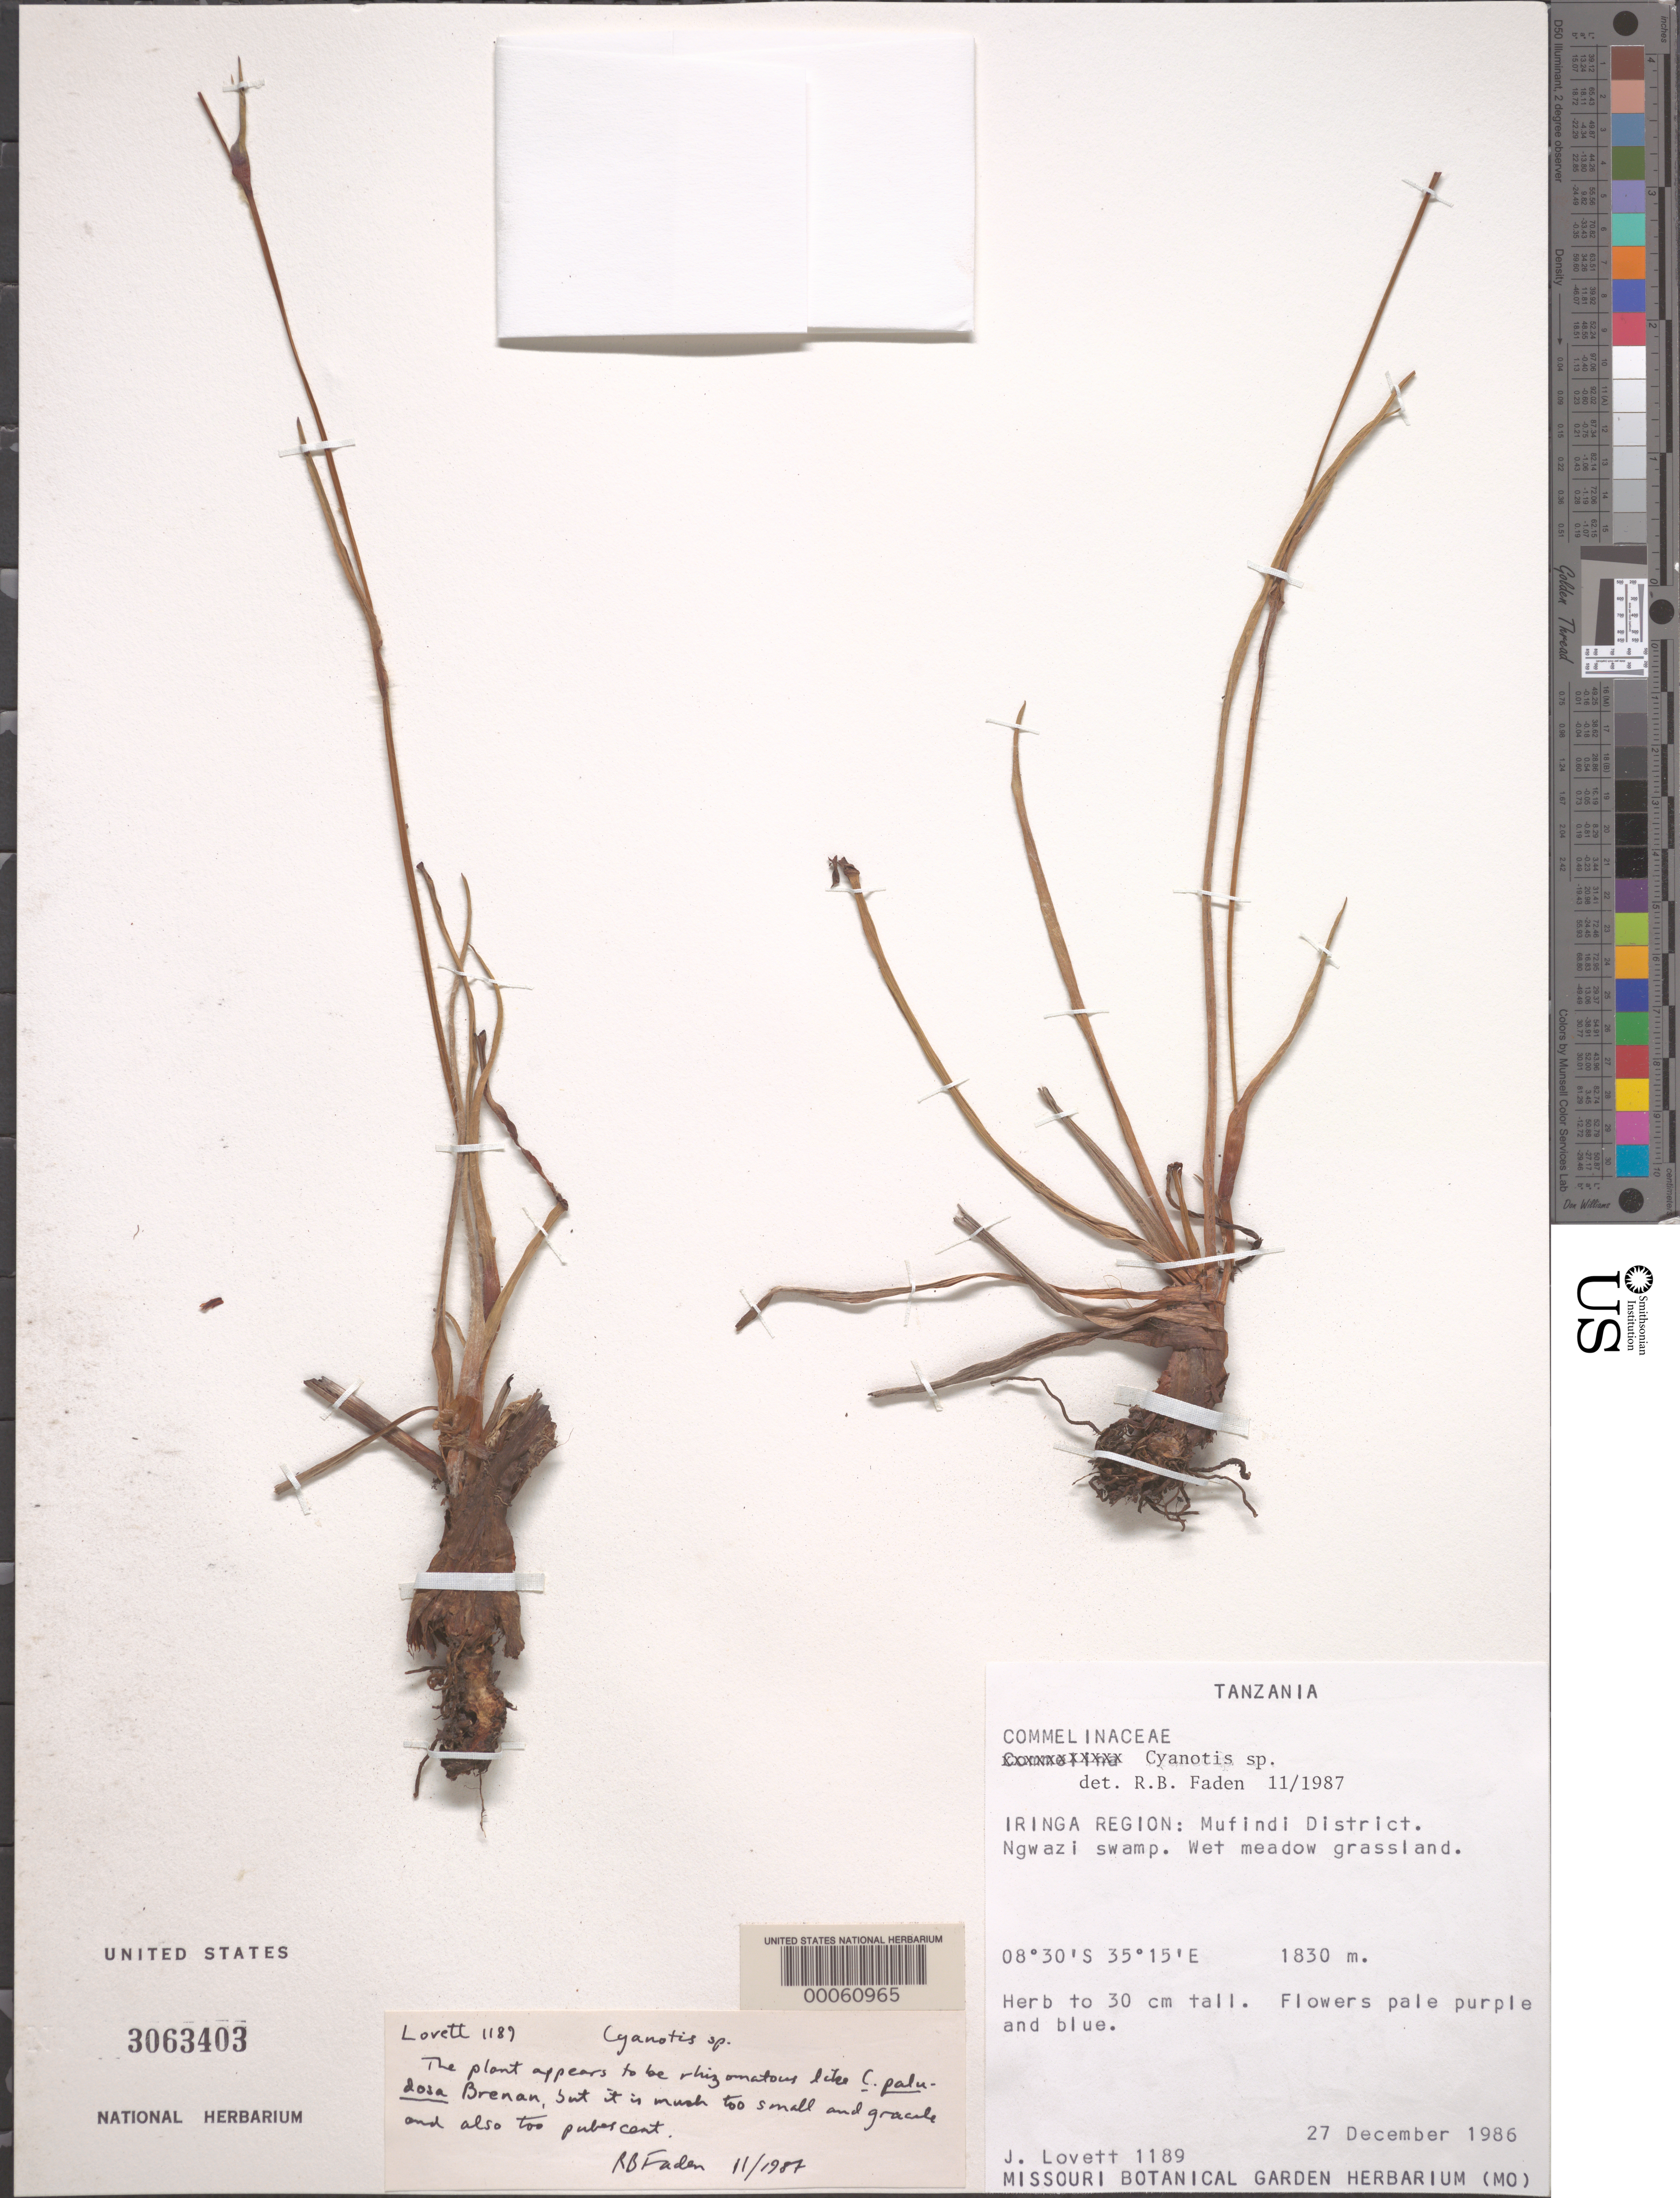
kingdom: Plantae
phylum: Tracheophyta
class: Liliopsida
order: Commelinales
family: Commelinaceae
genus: Cyanotis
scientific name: Cyanotis sp.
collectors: J. Lovett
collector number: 1189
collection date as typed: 27 Dec 1987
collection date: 1987-12-27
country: Tanzania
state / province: Iringa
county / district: Mufindi Dist.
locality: Ngwazi swamp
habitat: Wet meadow grassland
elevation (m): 1830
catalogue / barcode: US 3063403